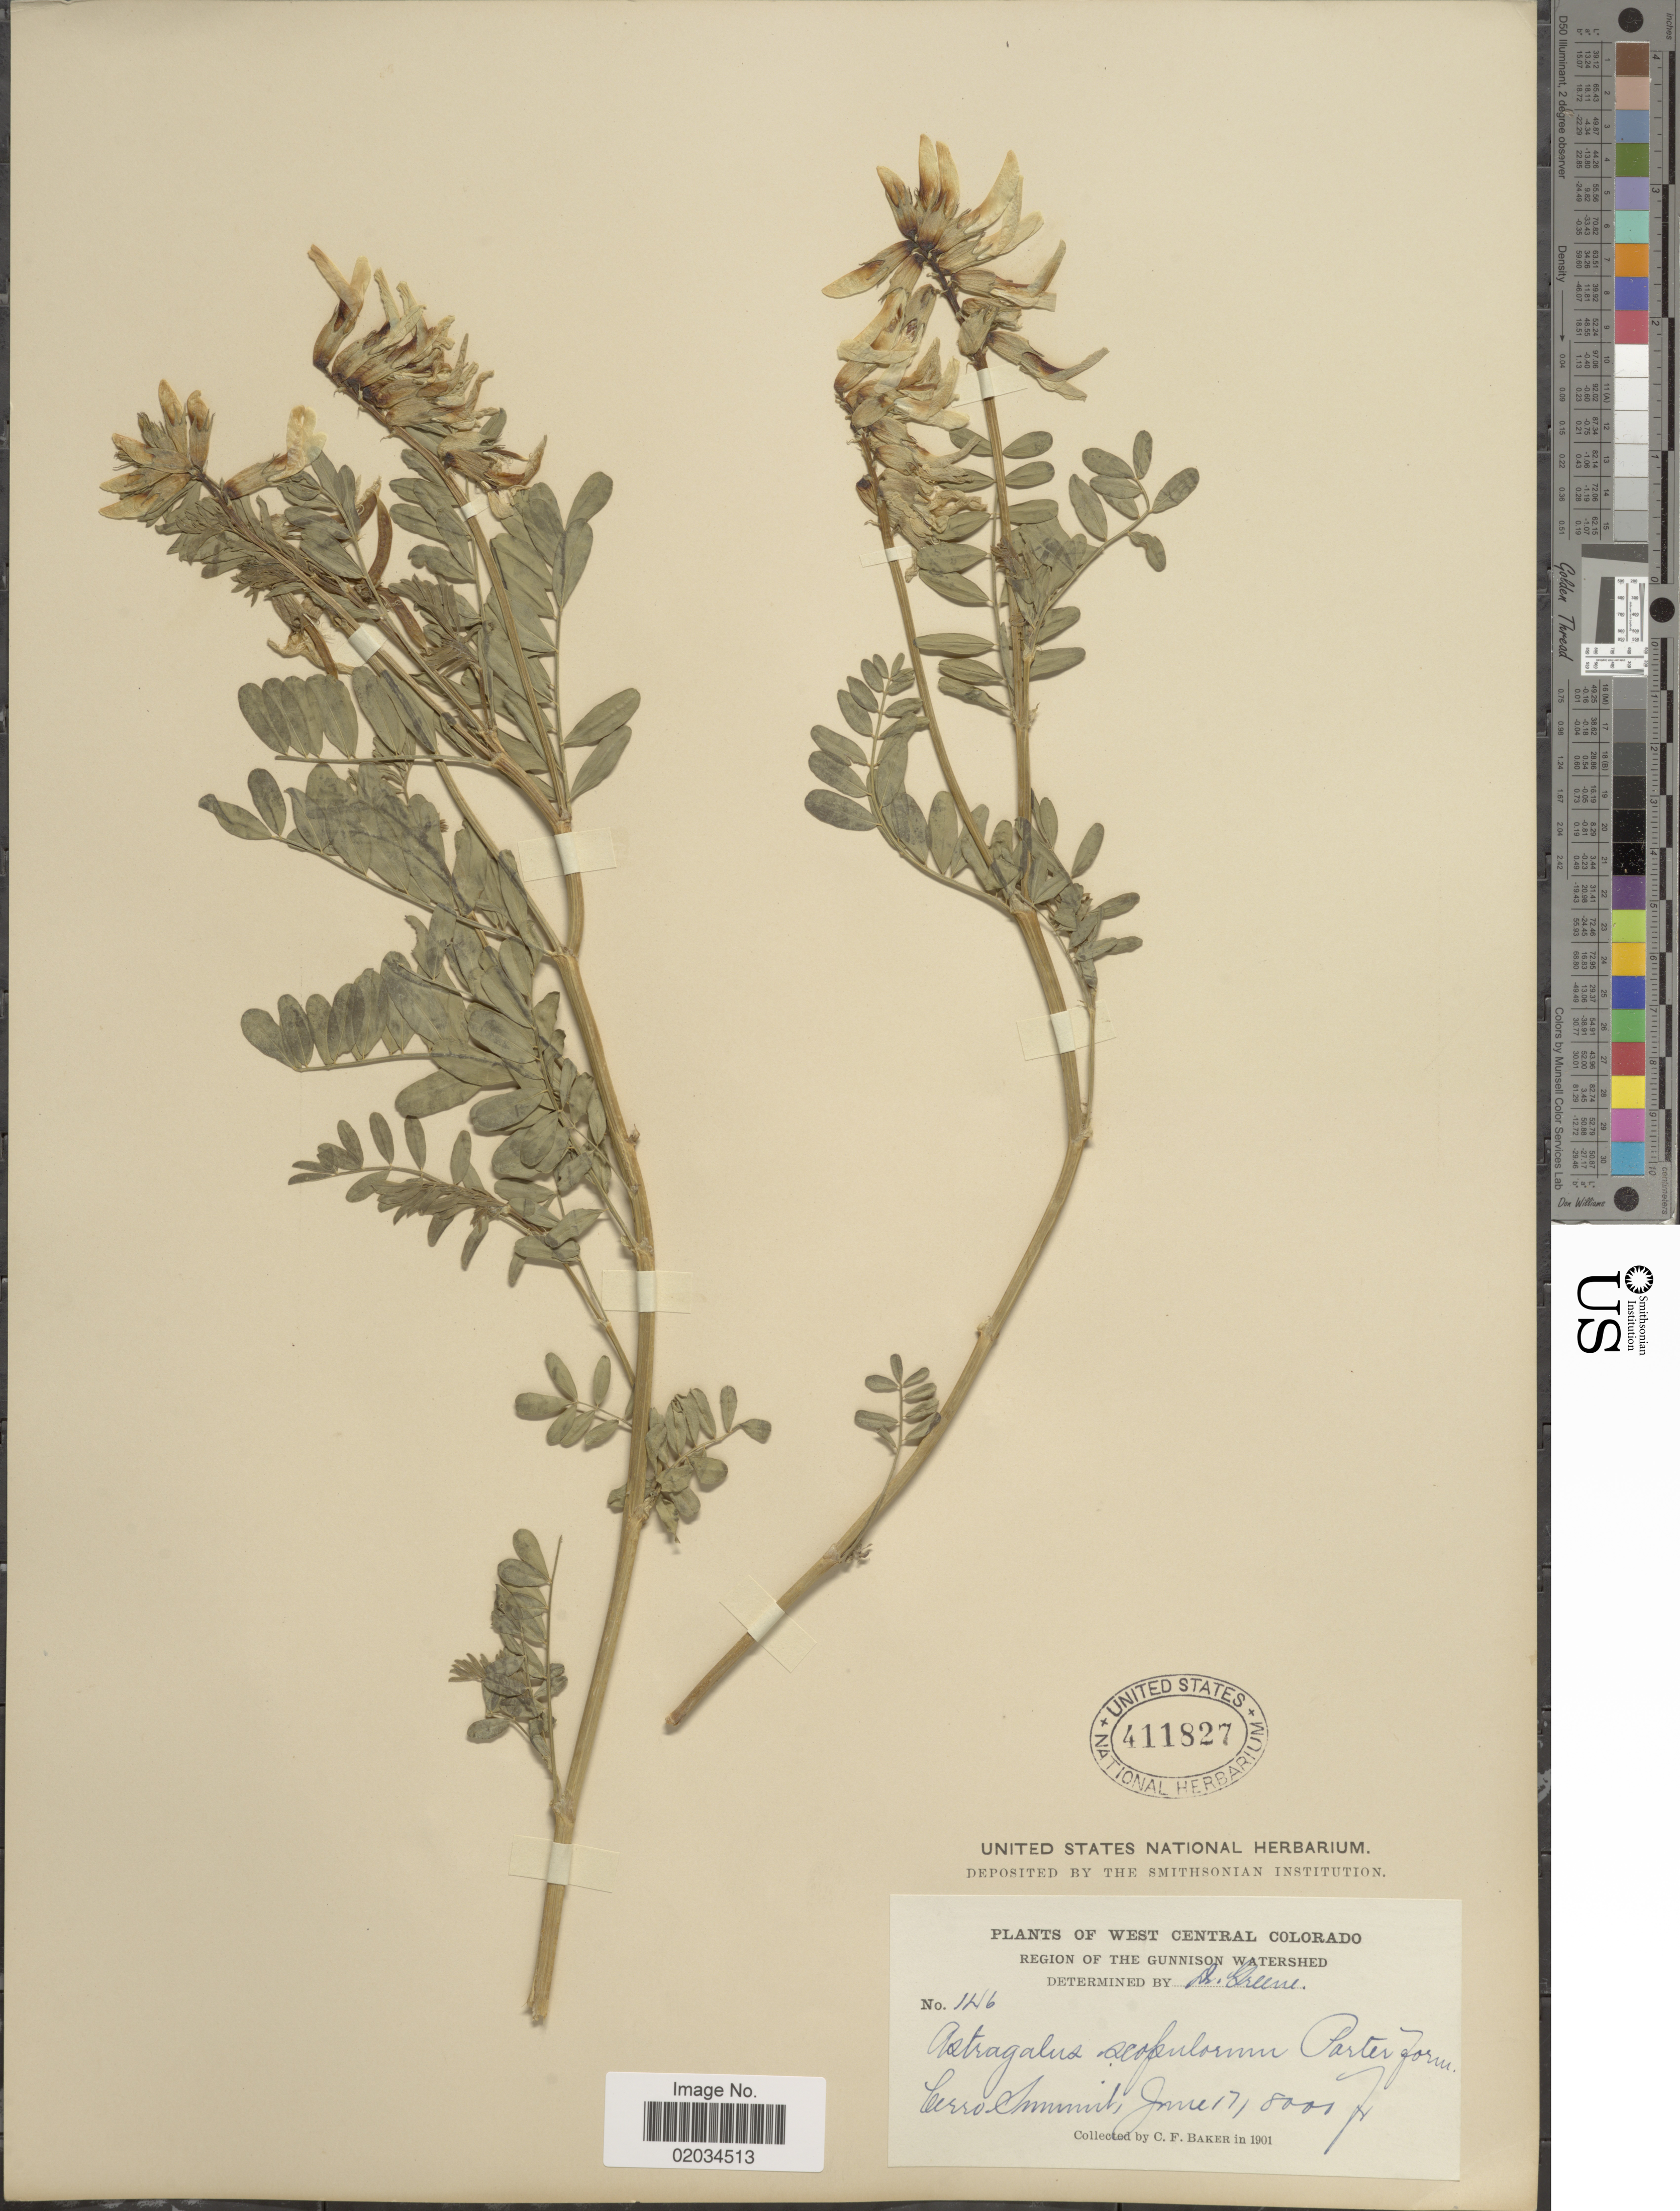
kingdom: Plantae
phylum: Tracheophyta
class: Magnoliopsida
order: Fabales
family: Fabaceae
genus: Astragalus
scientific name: Astragalus scopulorum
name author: Porter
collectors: C. F. Baker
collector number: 146*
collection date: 1901-06-17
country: United States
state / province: Colorado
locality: West Central Colorado, Region of the Gunnison Watershed, Cerro Summit.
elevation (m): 2438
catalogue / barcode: US 411827